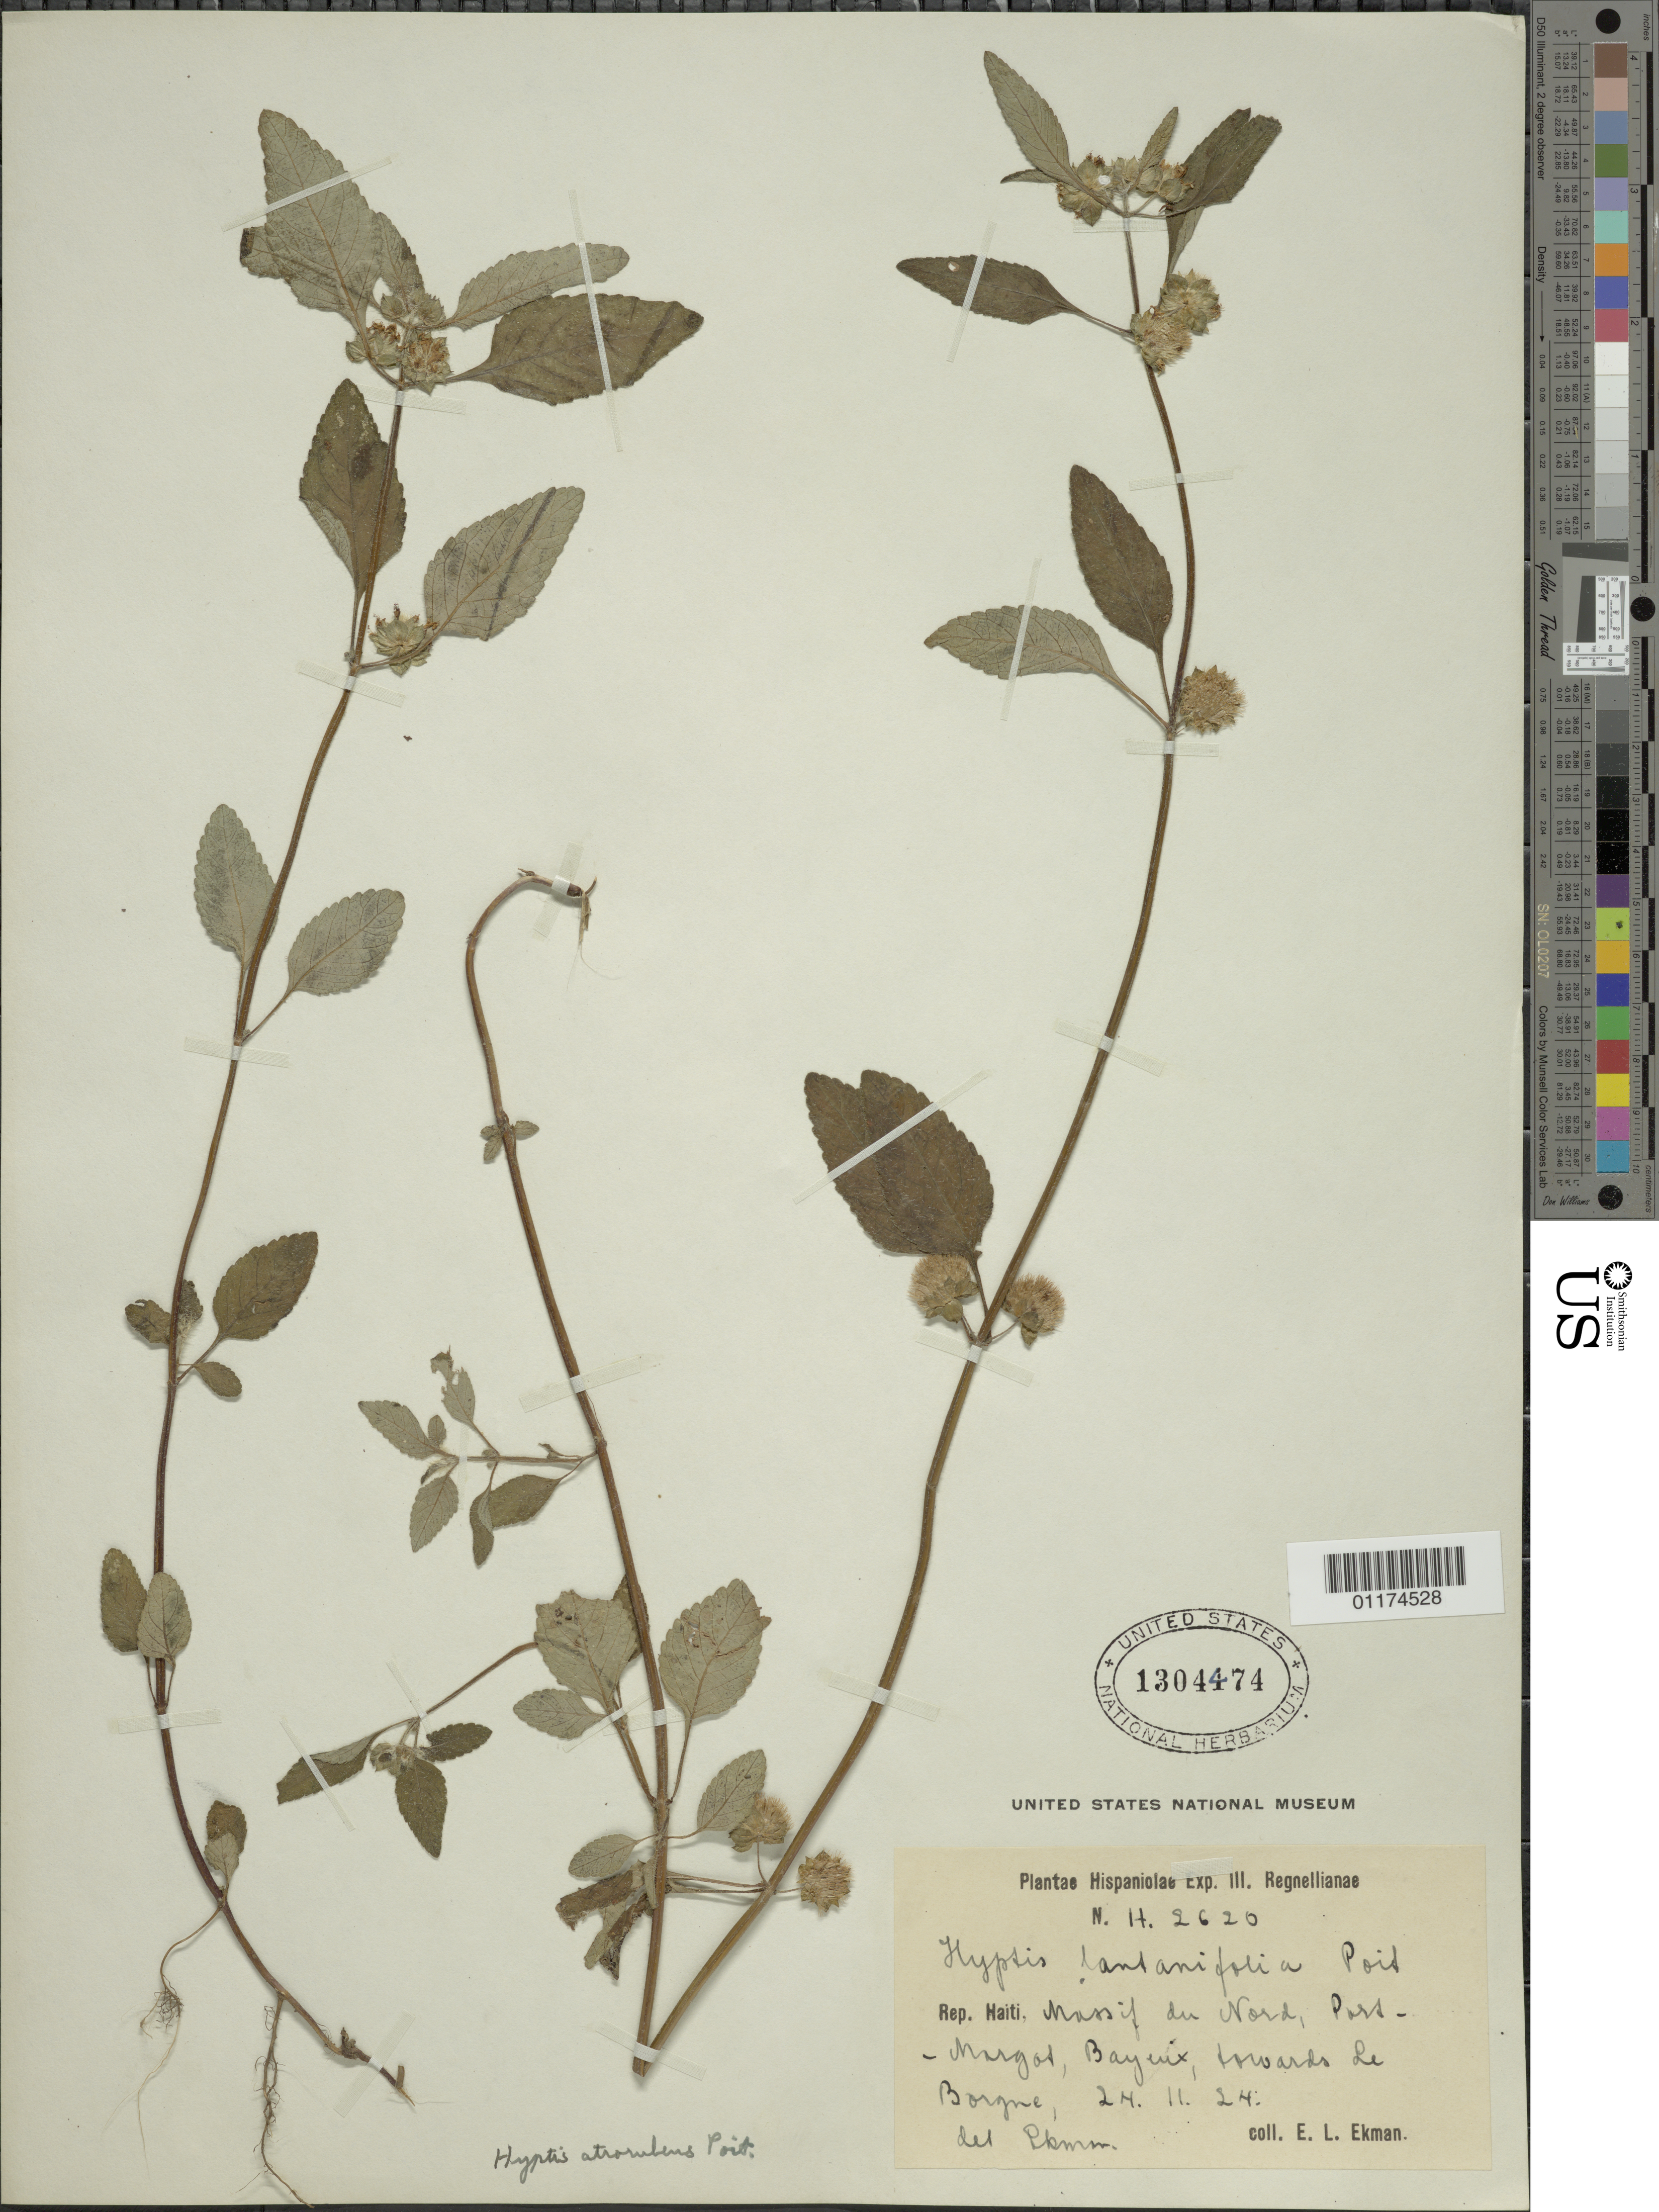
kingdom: Plantae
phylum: Tracheophyta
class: Magnoliopsida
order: Lamiales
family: Lamiaceae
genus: Hyptis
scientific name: Hyptis atrorubens var. atrorubens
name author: Poit.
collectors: E. L. Ekman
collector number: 2620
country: Haiti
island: Hispaniola I.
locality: Massif du Nord, Port Margot bay towards Le Borgne.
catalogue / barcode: US 1304474